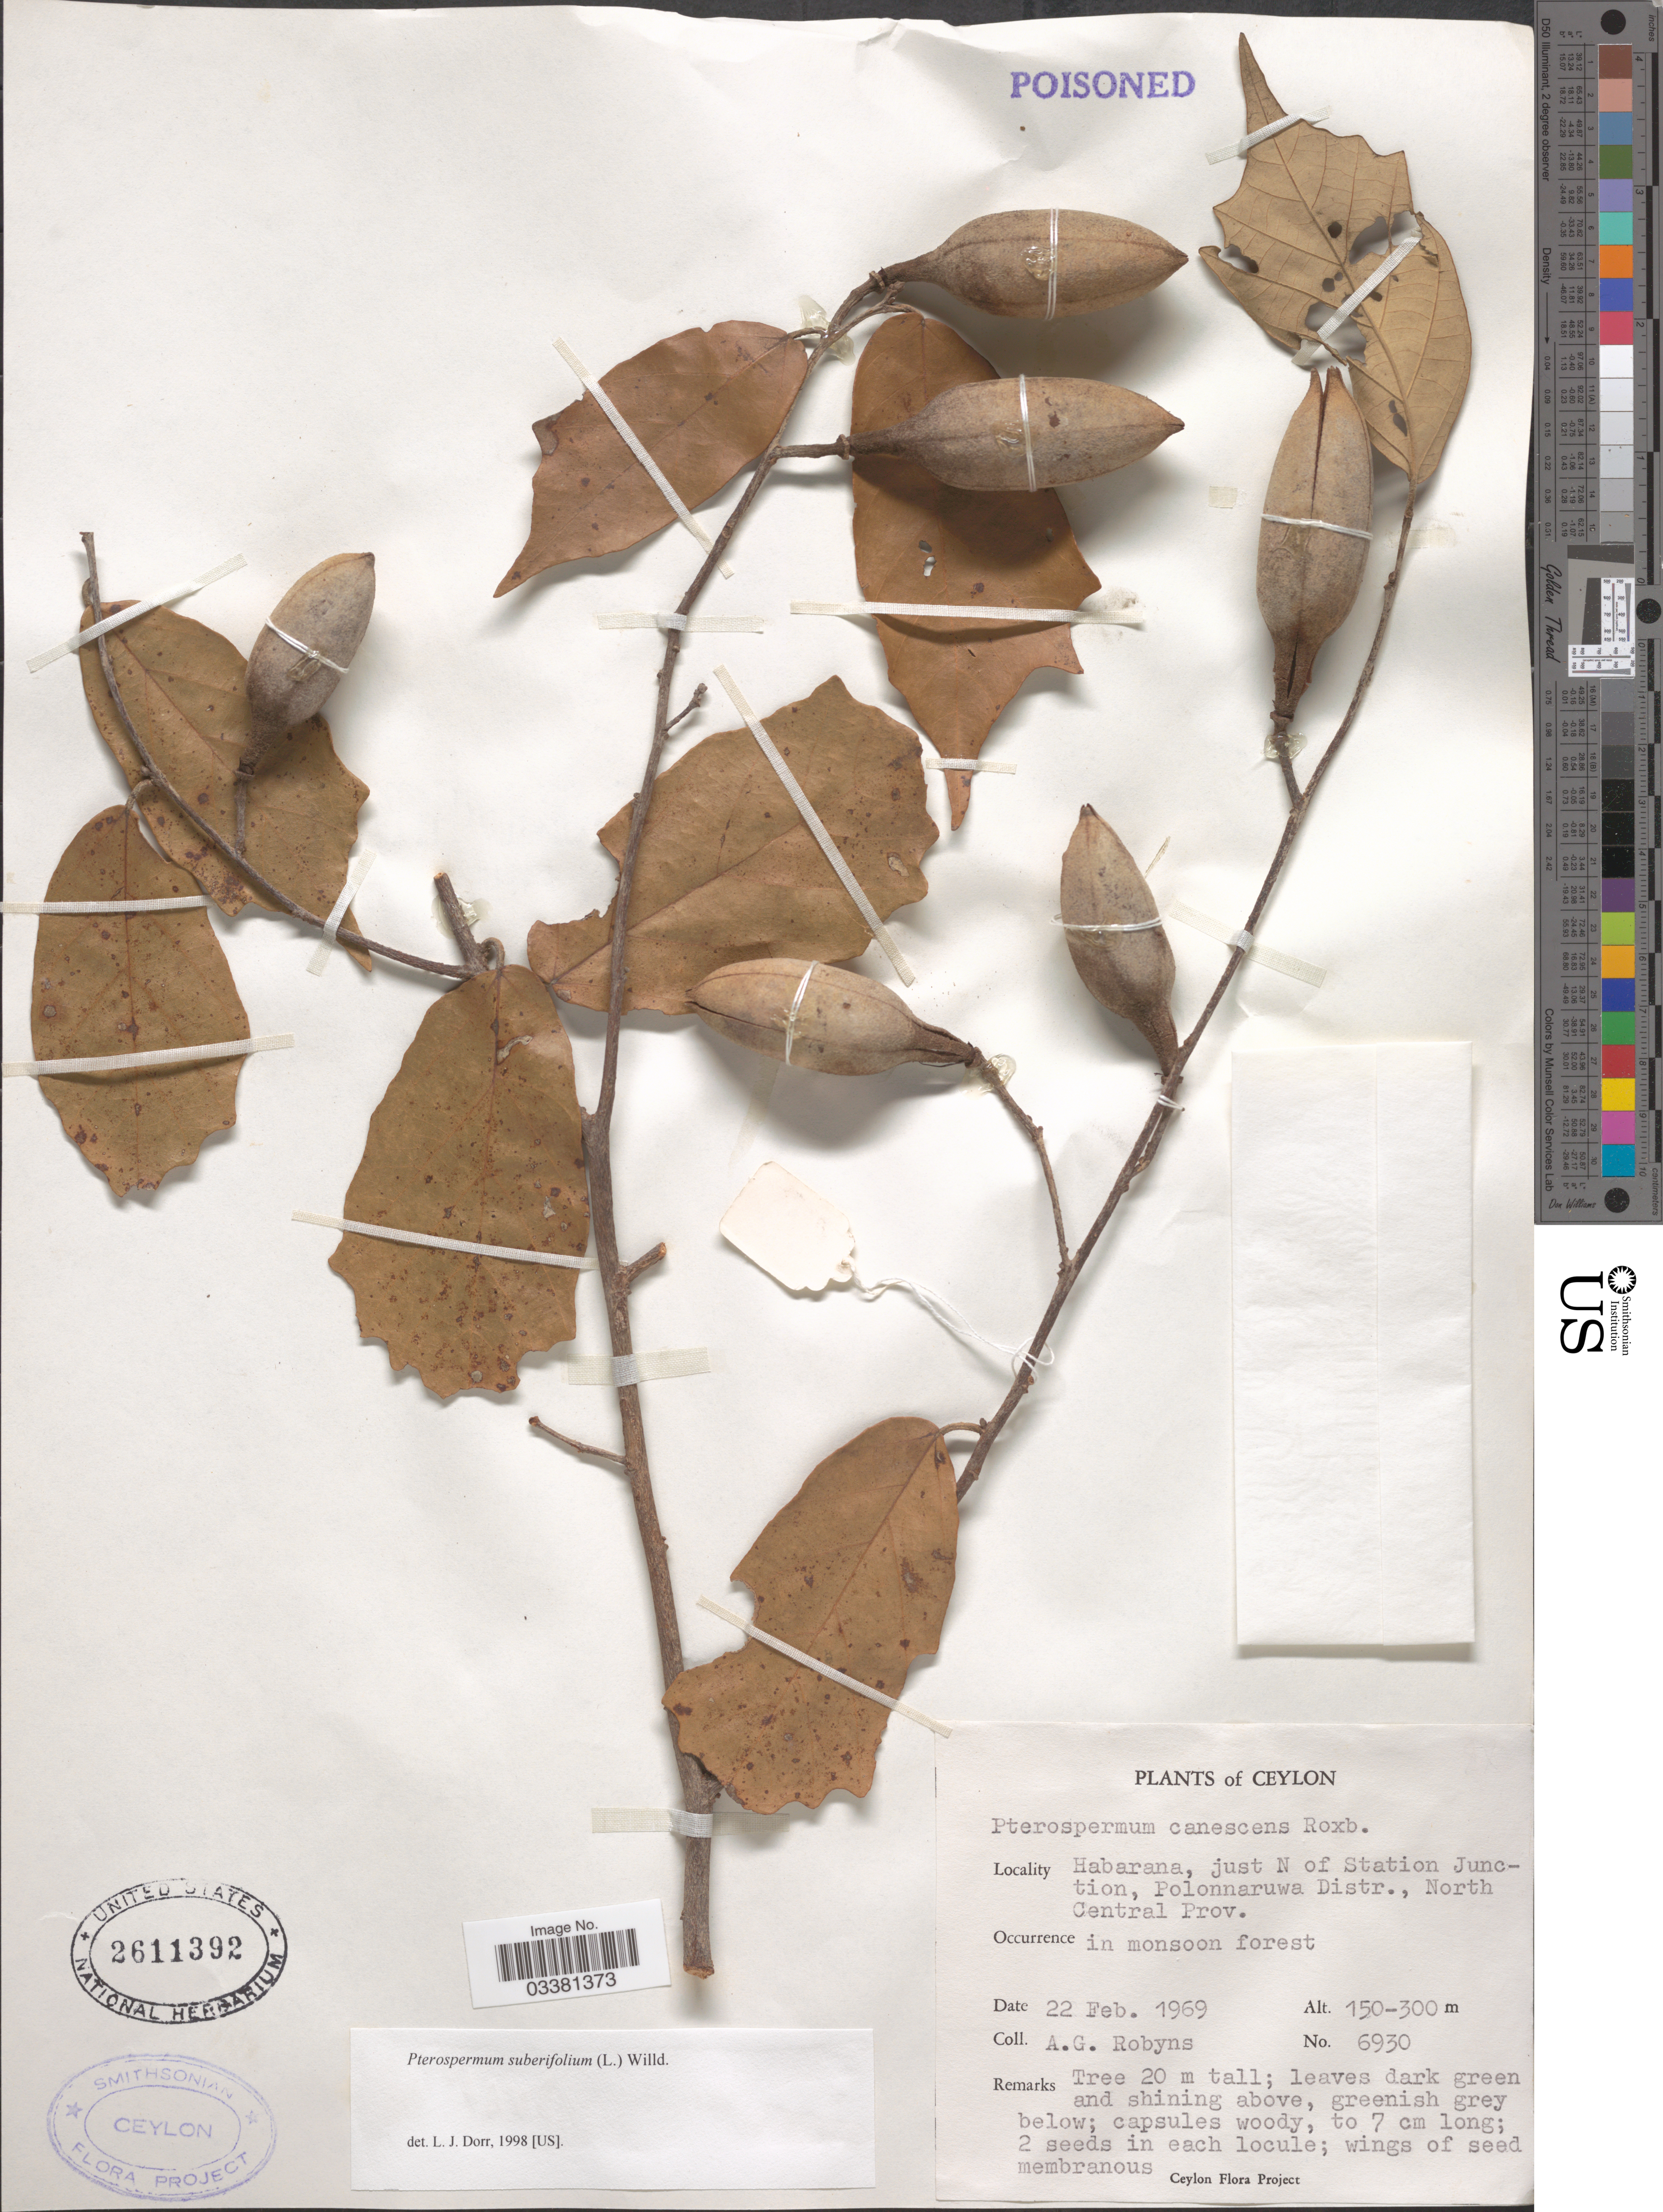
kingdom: Plantae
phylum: Tracheophyta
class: Magnoliopsida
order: Malvales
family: Malvaceae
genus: Pterospermum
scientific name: Pterospermum suberifolium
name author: (L.) Raeusch.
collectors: A. Robyns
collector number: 6930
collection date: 1969-02-22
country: Sri Lanka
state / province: North Central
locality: Ceylon. Habarana, just N of Station Junction, Polonnaruwa Distr.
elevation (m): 150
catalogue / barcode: US 2611392